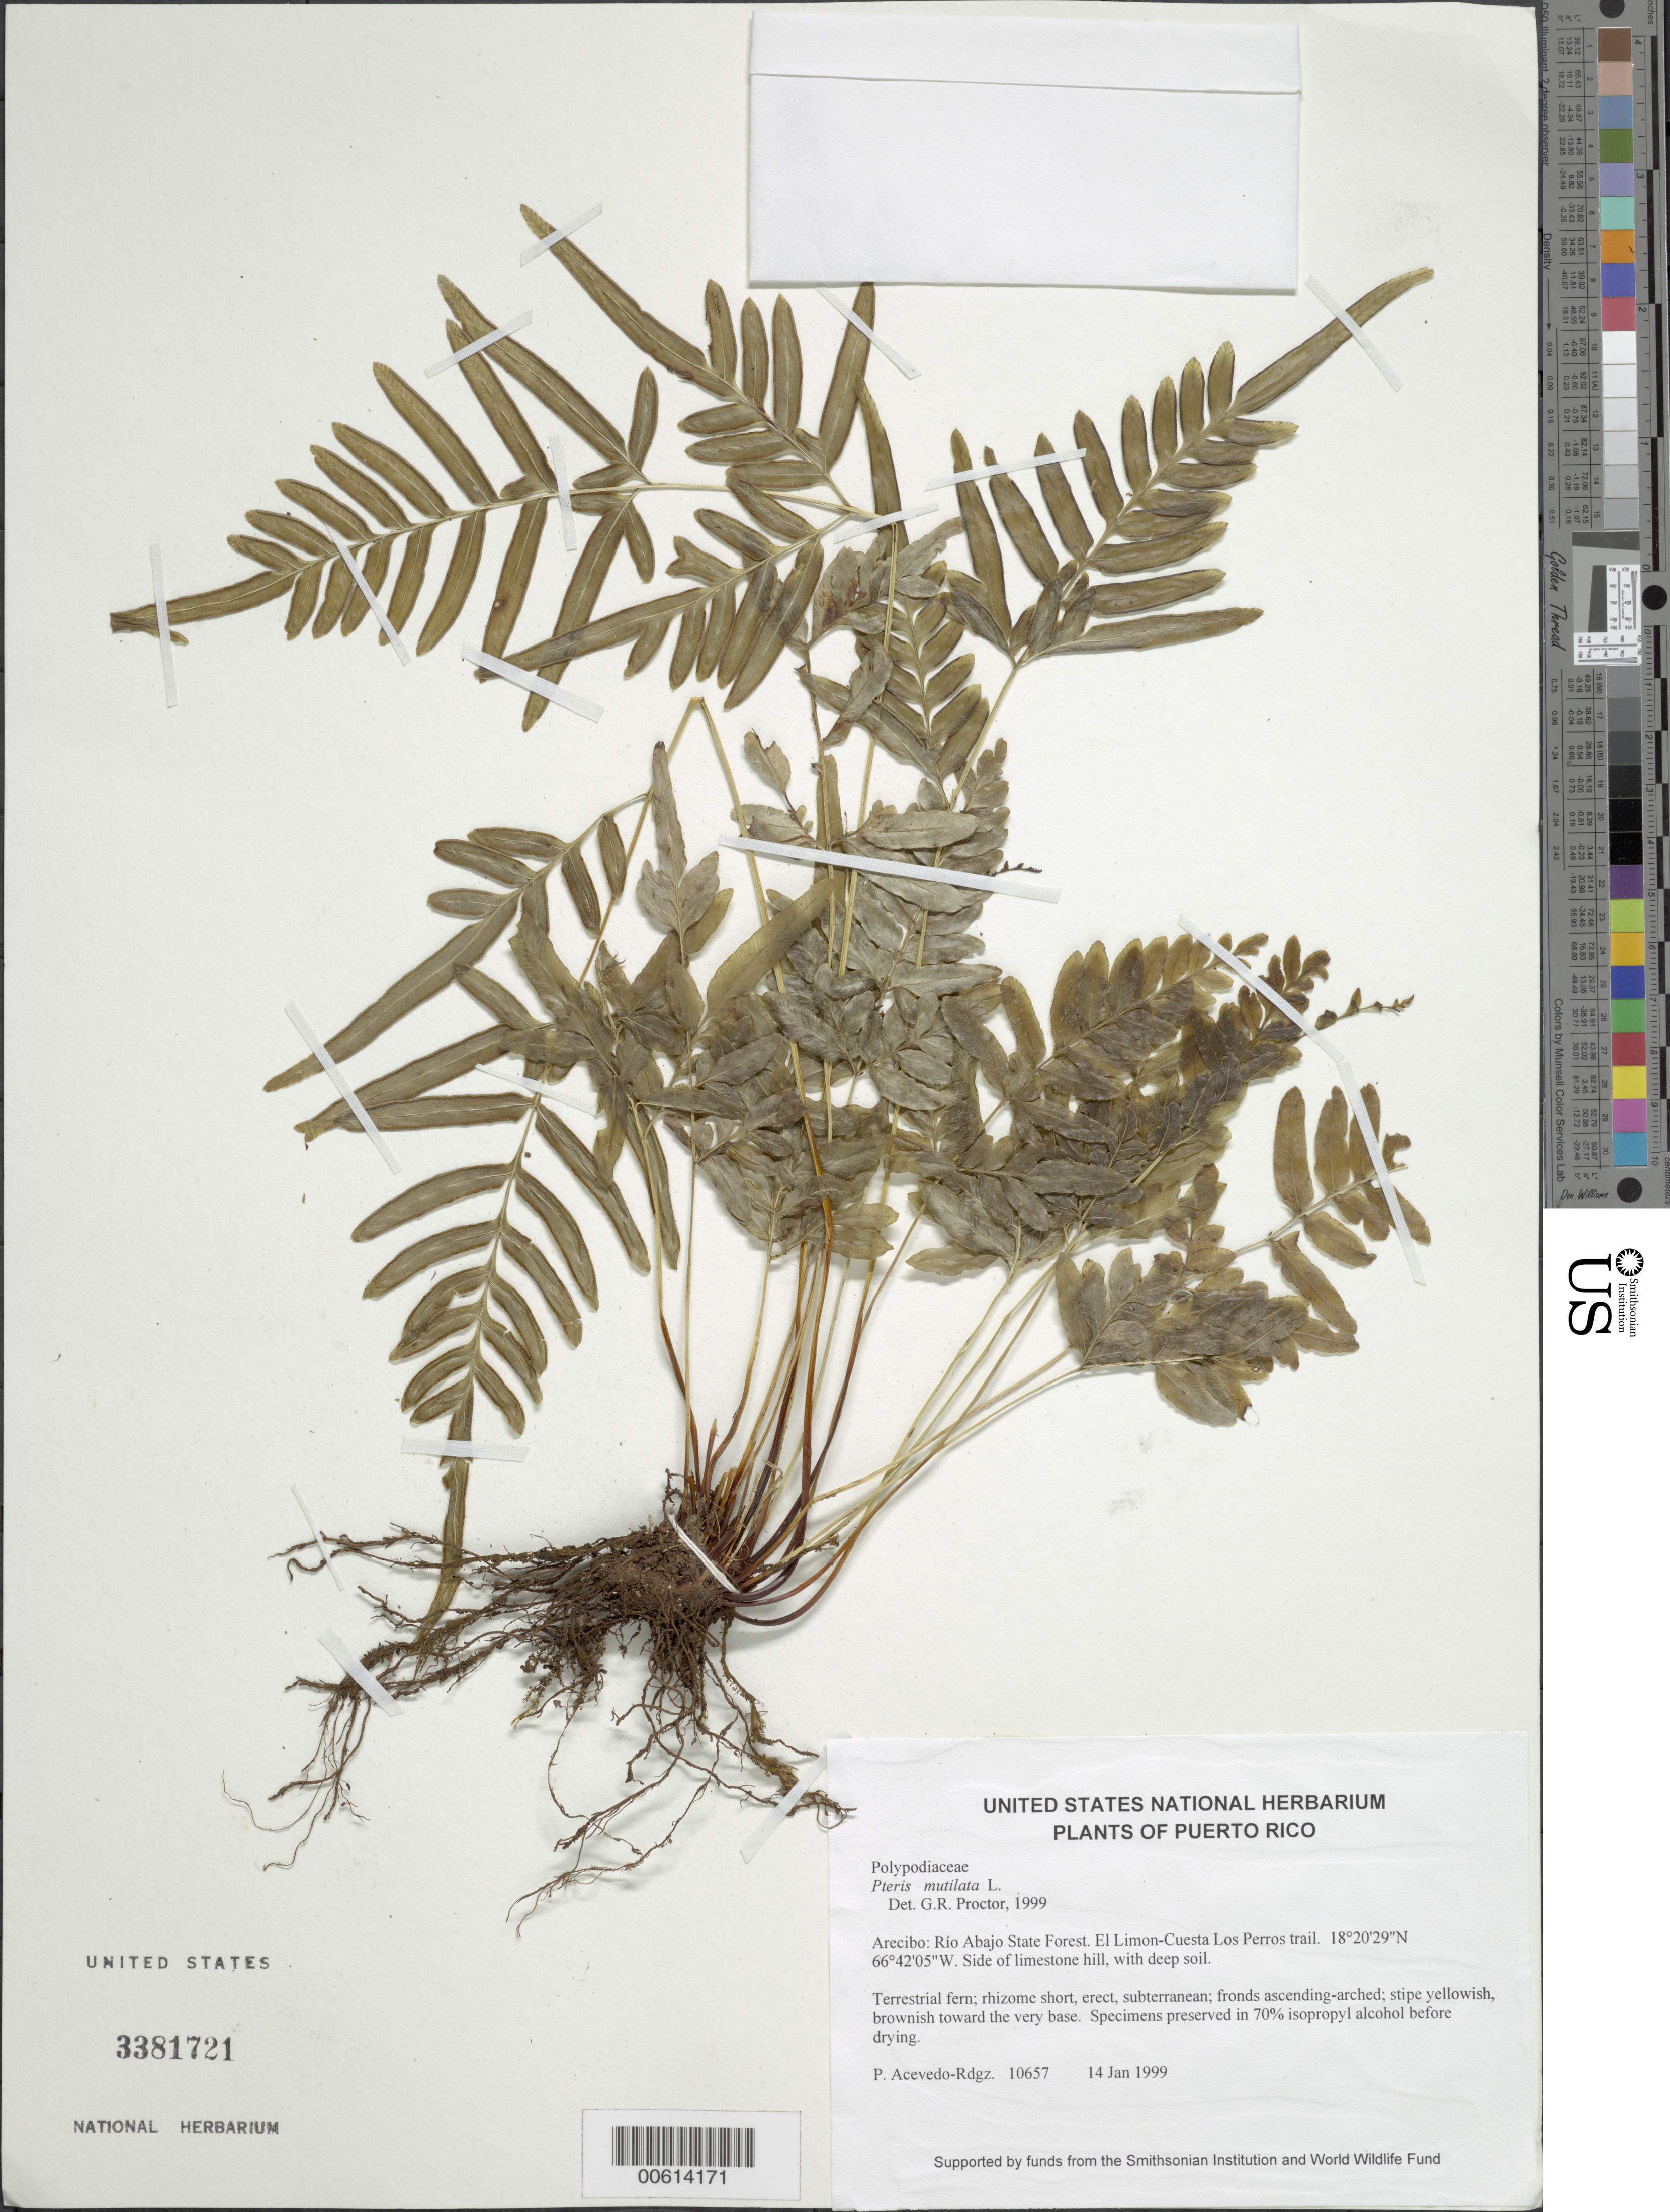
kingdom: Plantae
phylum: Tracheophyta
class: Polypodiopsida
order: Polypodiales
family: Pteridaceae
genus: Pteris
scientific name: Pteris mutilata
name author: L.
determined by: Proctor, G. R.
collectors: P. Acevedo-Rodr.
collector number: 10657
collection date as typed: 14 Jan 1999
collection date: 1999-01-14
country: Puerto Rico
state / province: Arecibo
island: Puerto Rico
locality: Arecibo; Río Abajo State Forest. El Limon-Cuesta Los Perros trail.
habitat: Side of limestone hill, with deep soil.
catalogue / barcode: US 3381721